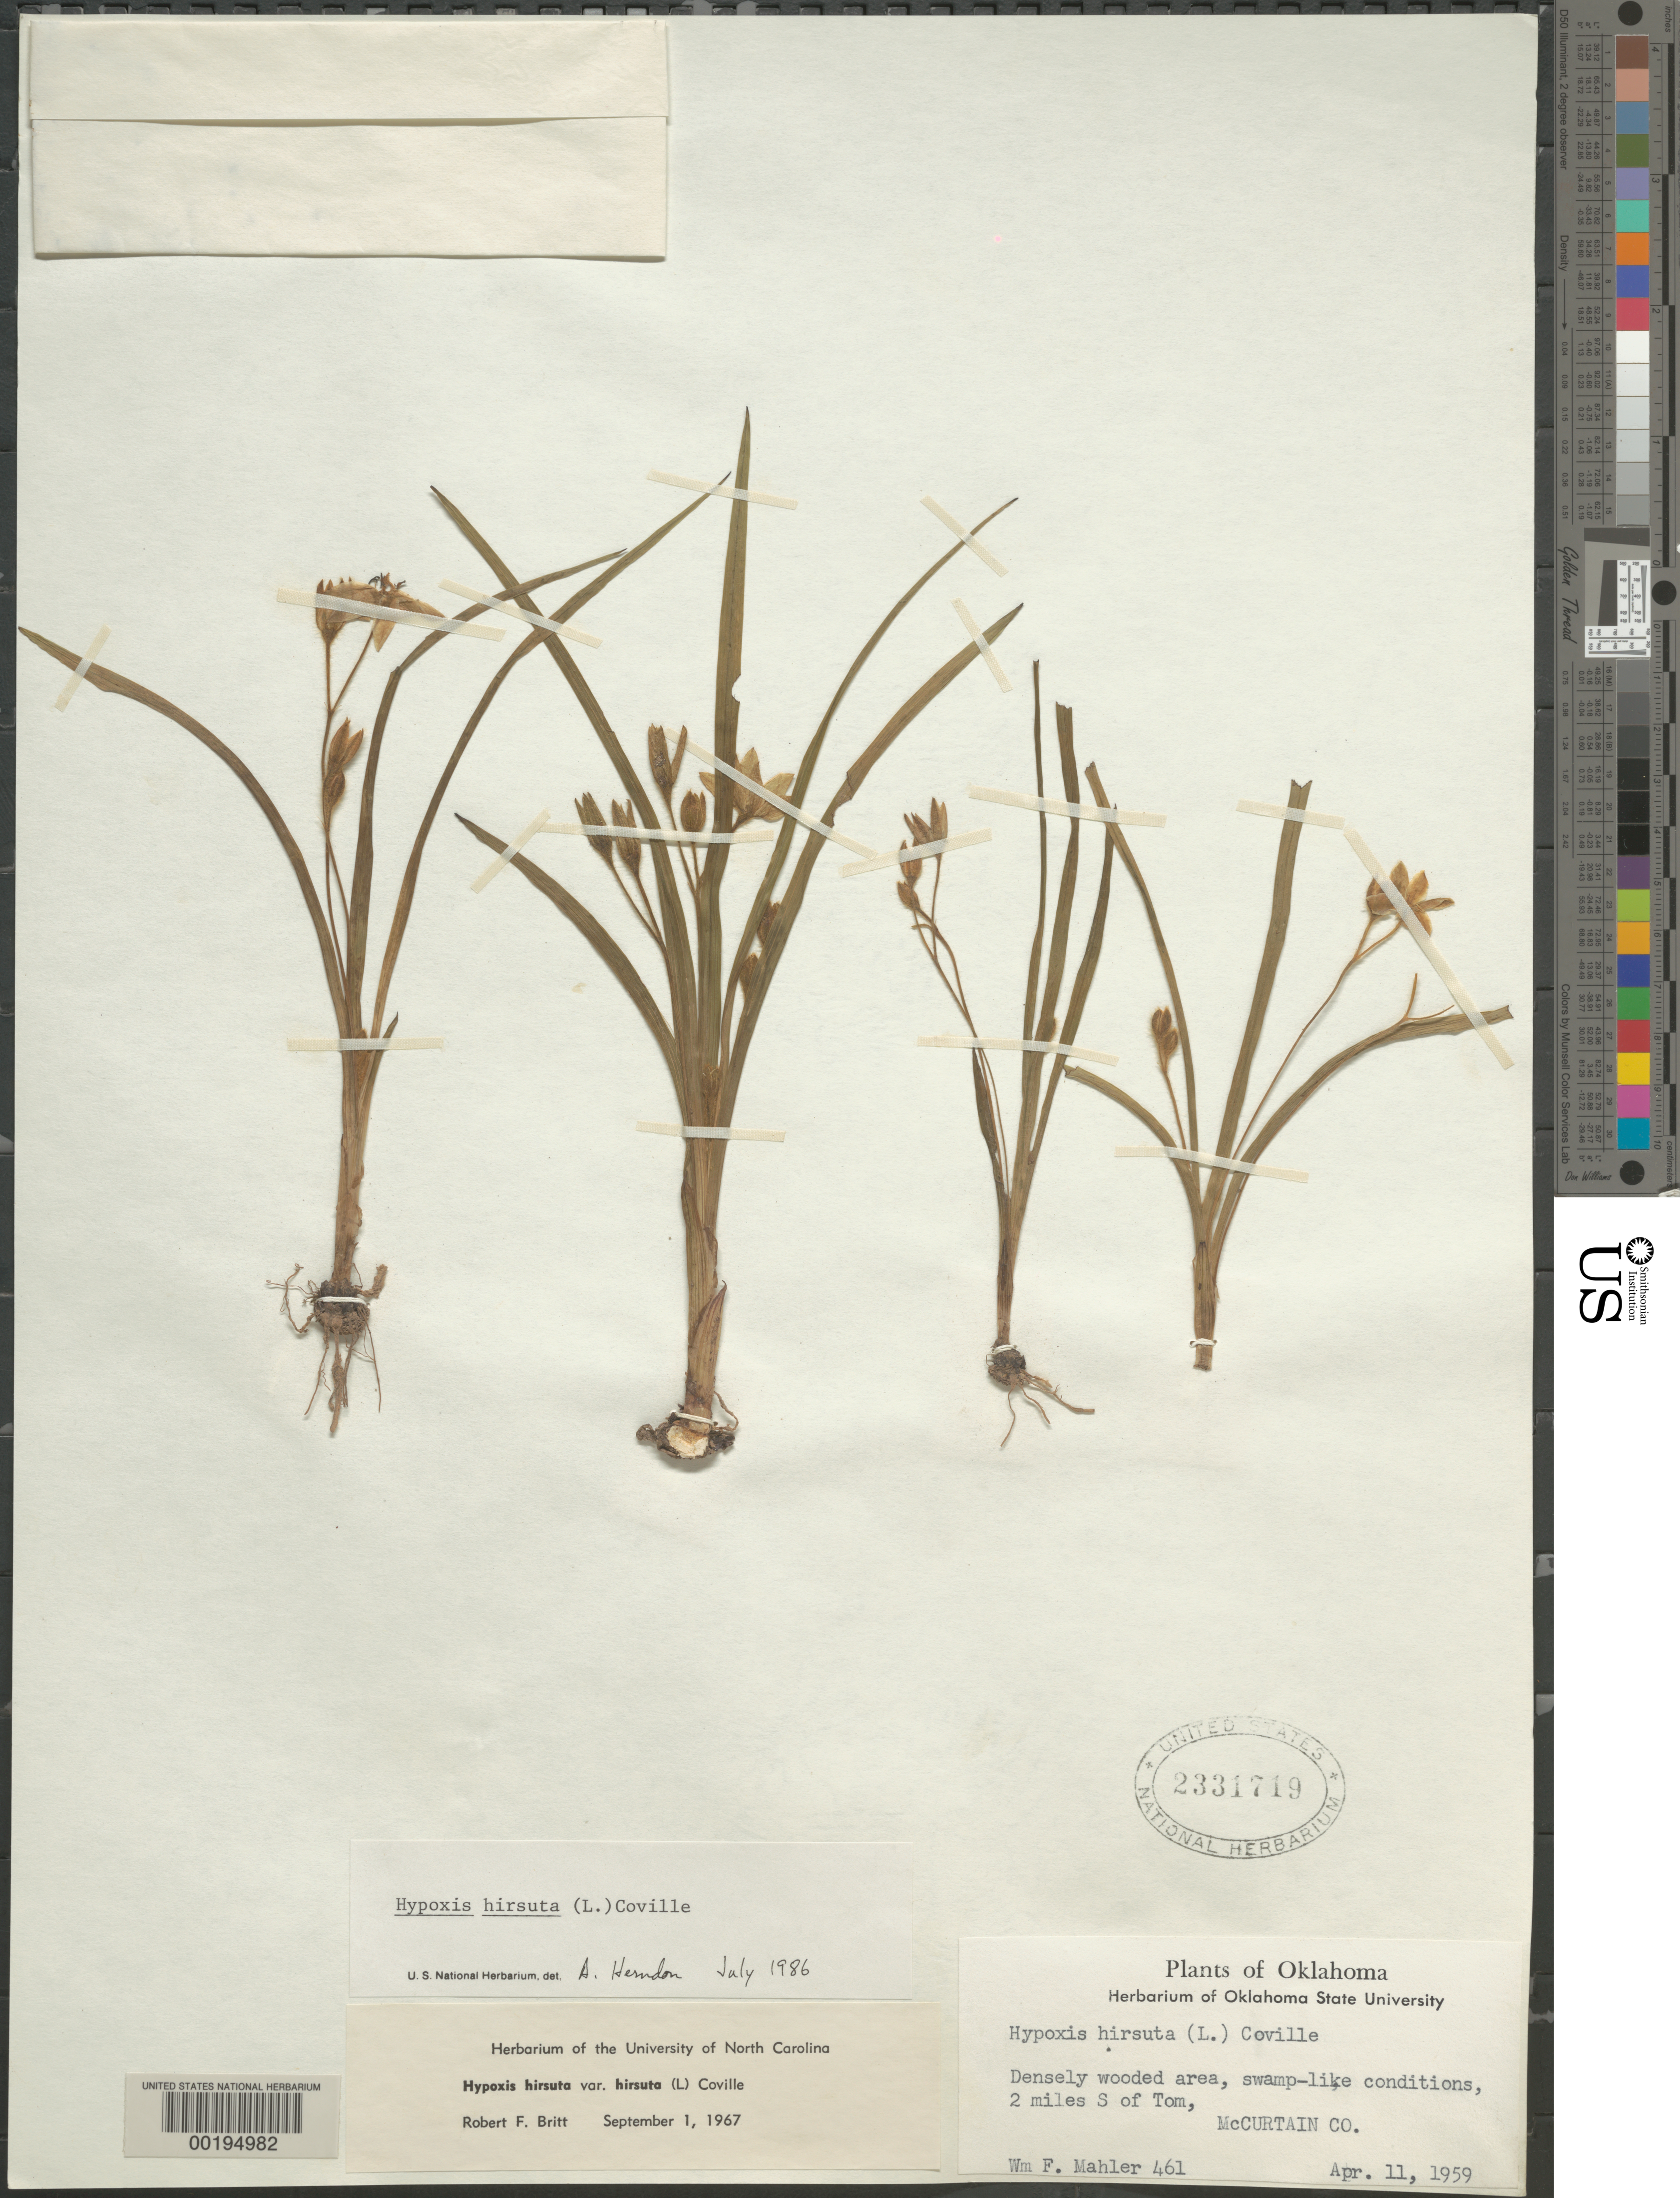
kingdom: Plantae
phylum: Tracheophyta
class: Liliopsida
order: Asparagales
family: Hypoxidaceae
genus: Hypoxis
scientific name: Hypoxis hirsuta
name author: (L.) Coville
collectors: W. F. Mahler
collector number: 461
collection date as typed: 11 Apr 1959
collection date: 1959-04-11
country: United States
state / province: Oklahoma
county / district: Mccurtain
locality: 2 mi. S of Tom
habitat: Densely wooded area, swamp like conditions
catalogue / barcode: US 2331719